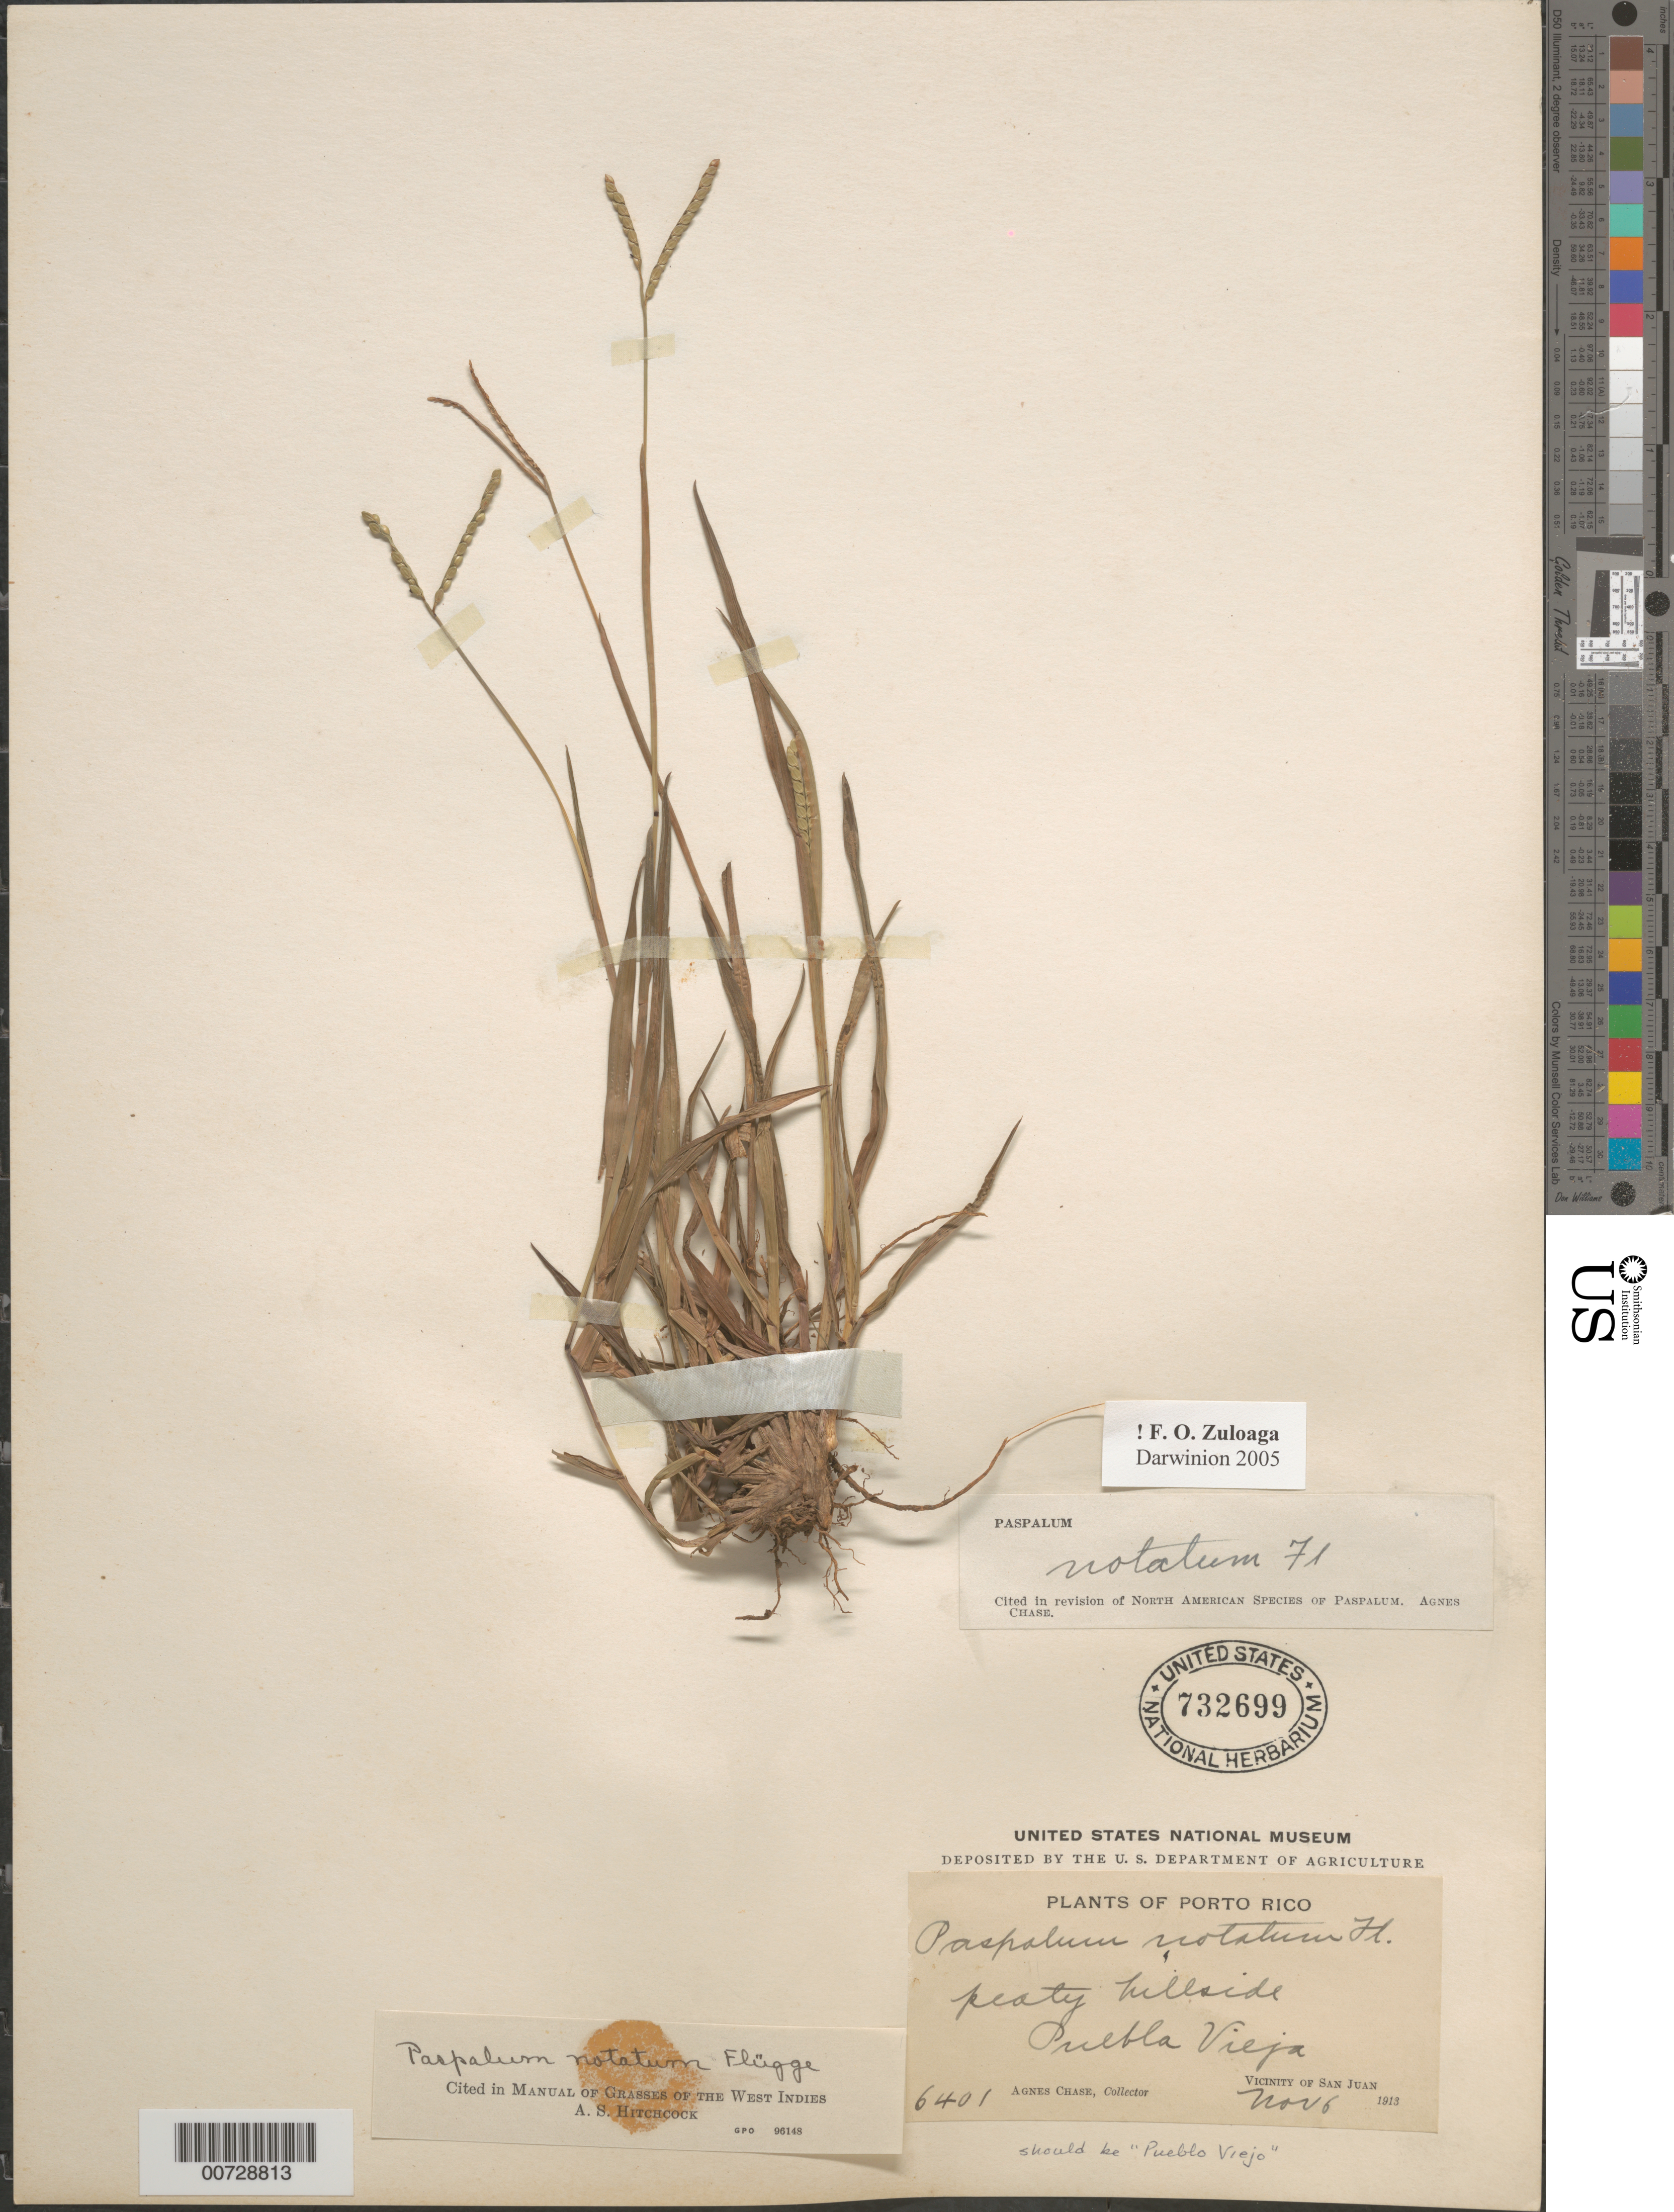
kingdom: Plantae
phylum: Tracheophyta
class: Liliopsida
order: Poales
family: Poaceae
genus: Paspalum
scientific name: Paspalum notatum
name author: Flüggé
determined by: Hitchcock, Albert S.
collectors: A. Chase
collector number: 6401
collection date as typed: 06 Nov 1913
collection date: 1913-11-06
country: Puerto Rico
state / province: San Juan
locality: San Juan, vic of: Puelba Vieja, peaty hillside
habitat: Peaty hilside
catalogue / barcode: US 732699